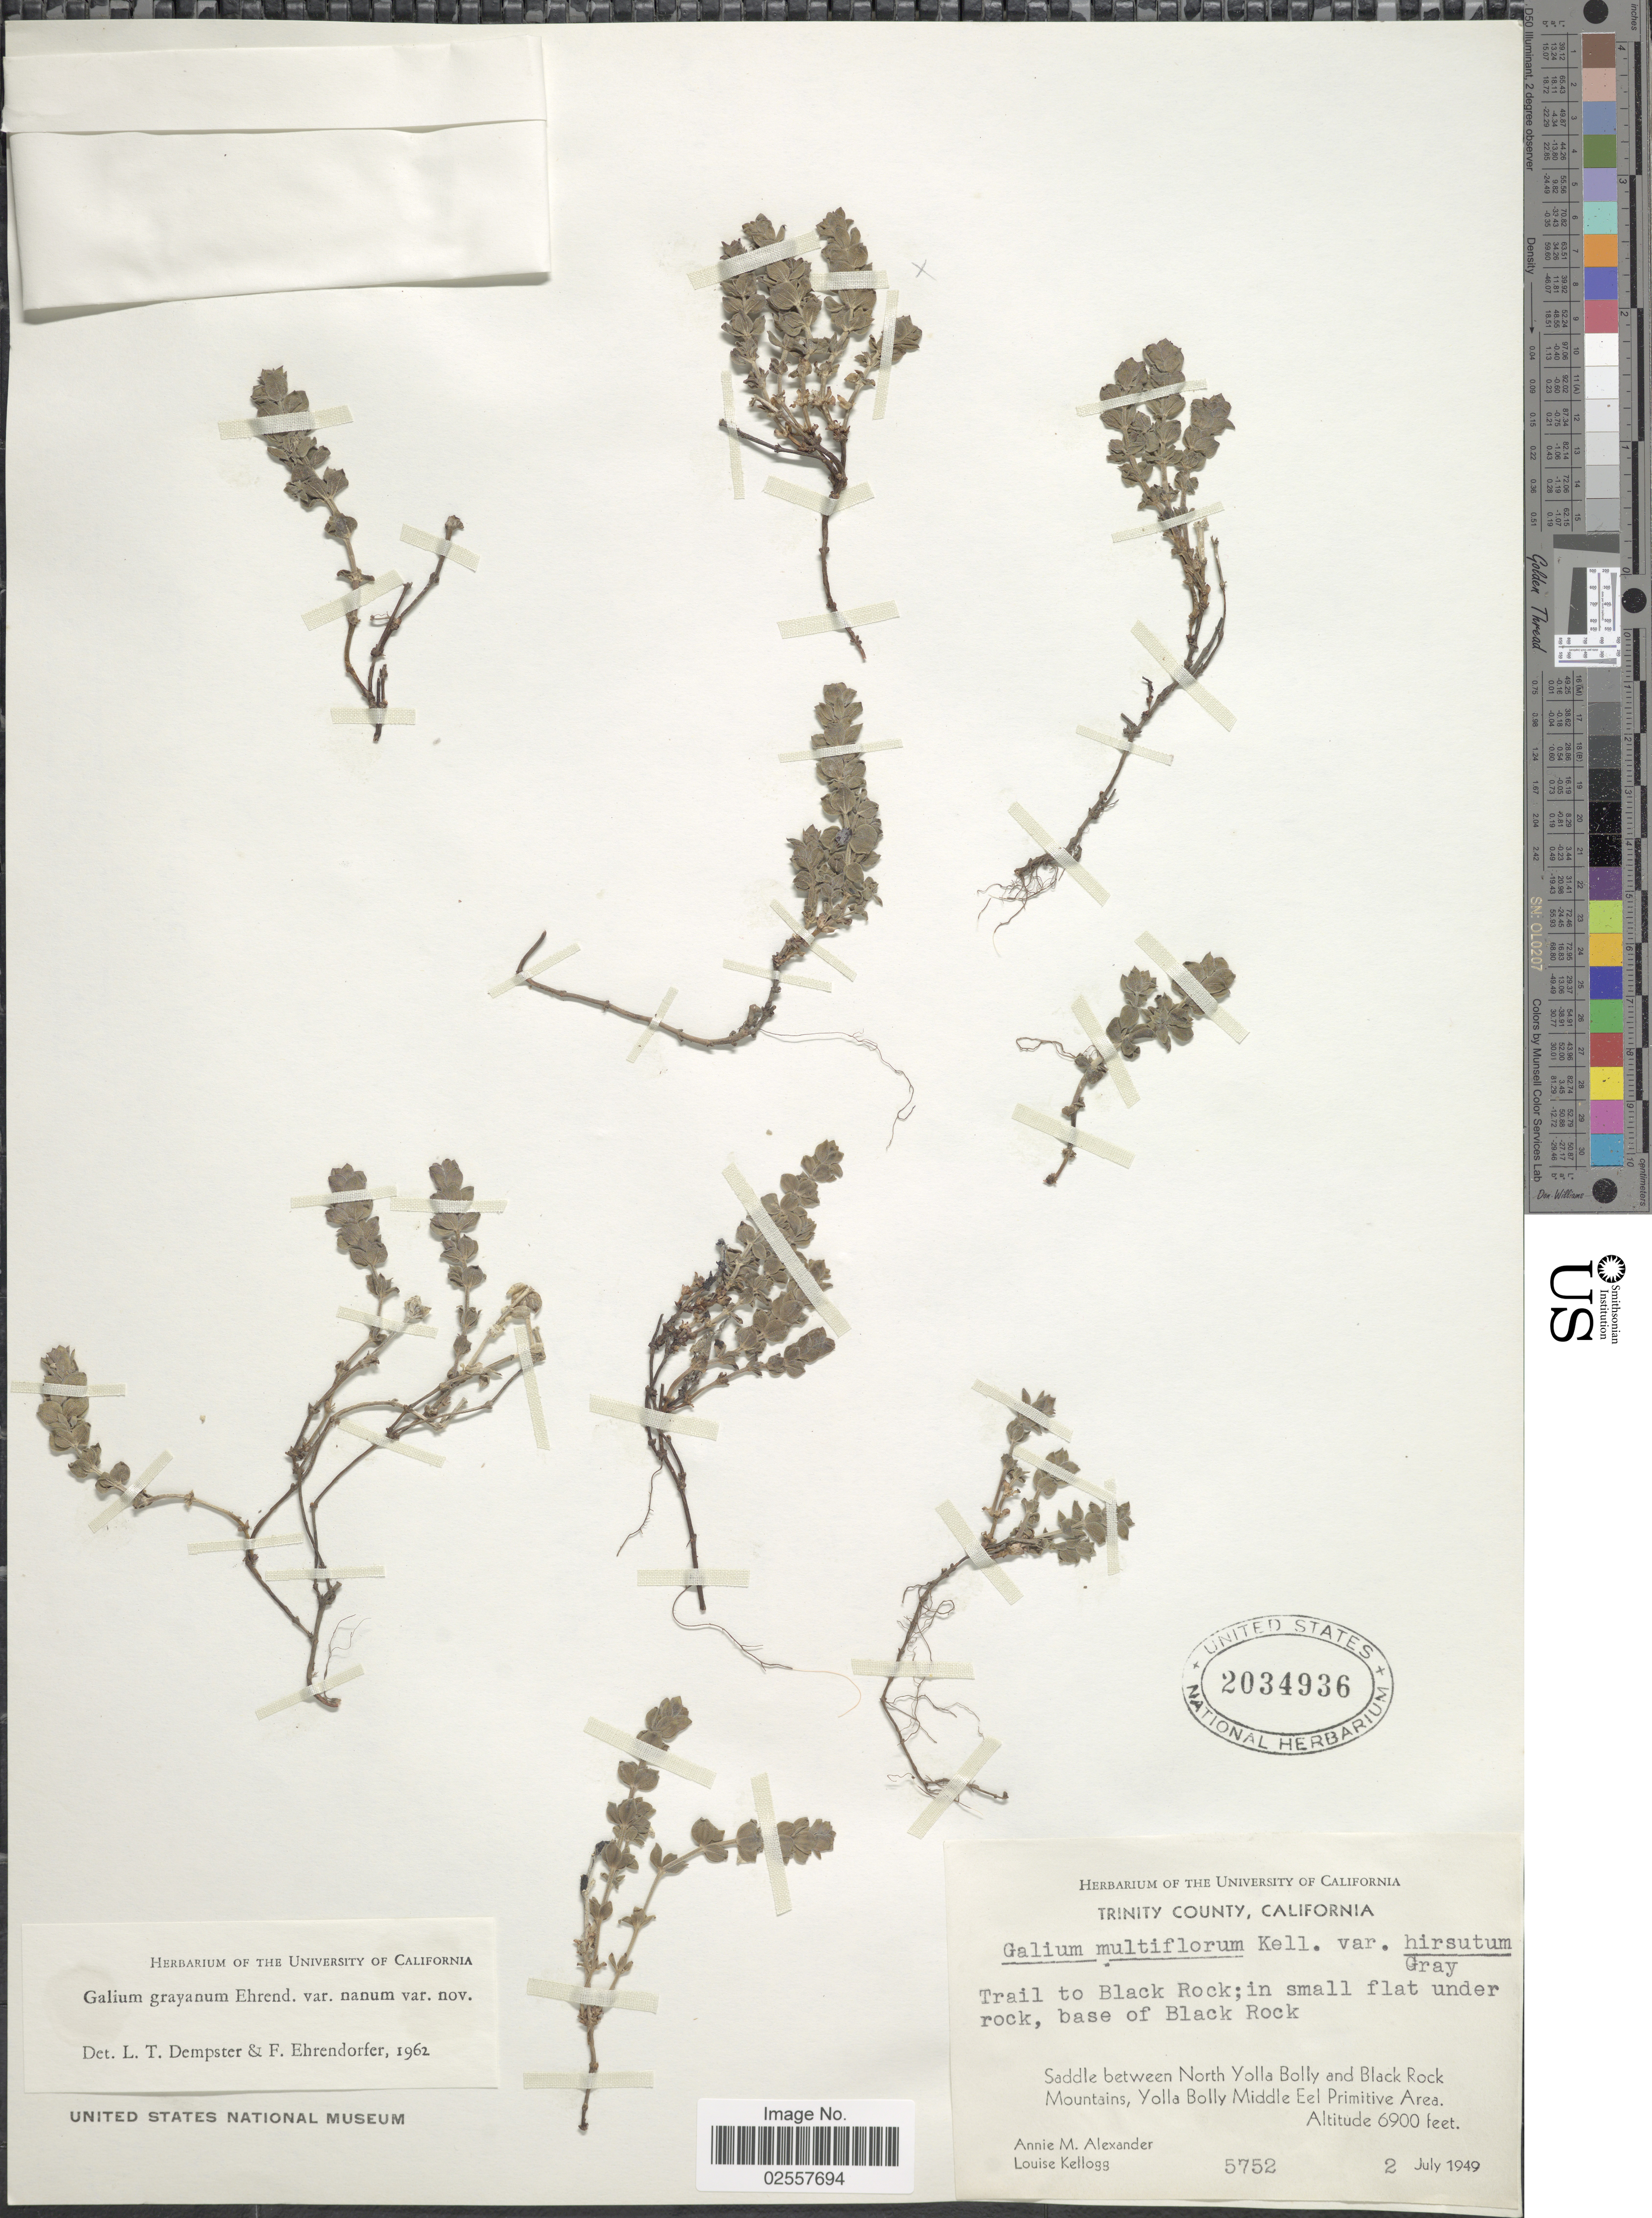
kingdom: Plantae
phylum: Tracheophyta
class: Magnoliopsida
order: Gentianales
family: Rubiaceae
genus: Galium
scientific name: Galium grayanum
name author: Ehrend.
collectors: A. M. Alexander & L. Kellogg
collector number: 5752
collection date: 1949-07-02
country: United States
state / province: California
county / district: Trinity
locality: Trinity County. Trail to Black Rock; in small flat under rock, base of Black Rock. Saddle between North Yola Bolly and Black Rock Mountains, Yolla Bolly Middle Eel Primitive Area.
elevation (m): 2103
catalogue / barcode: US 2034936